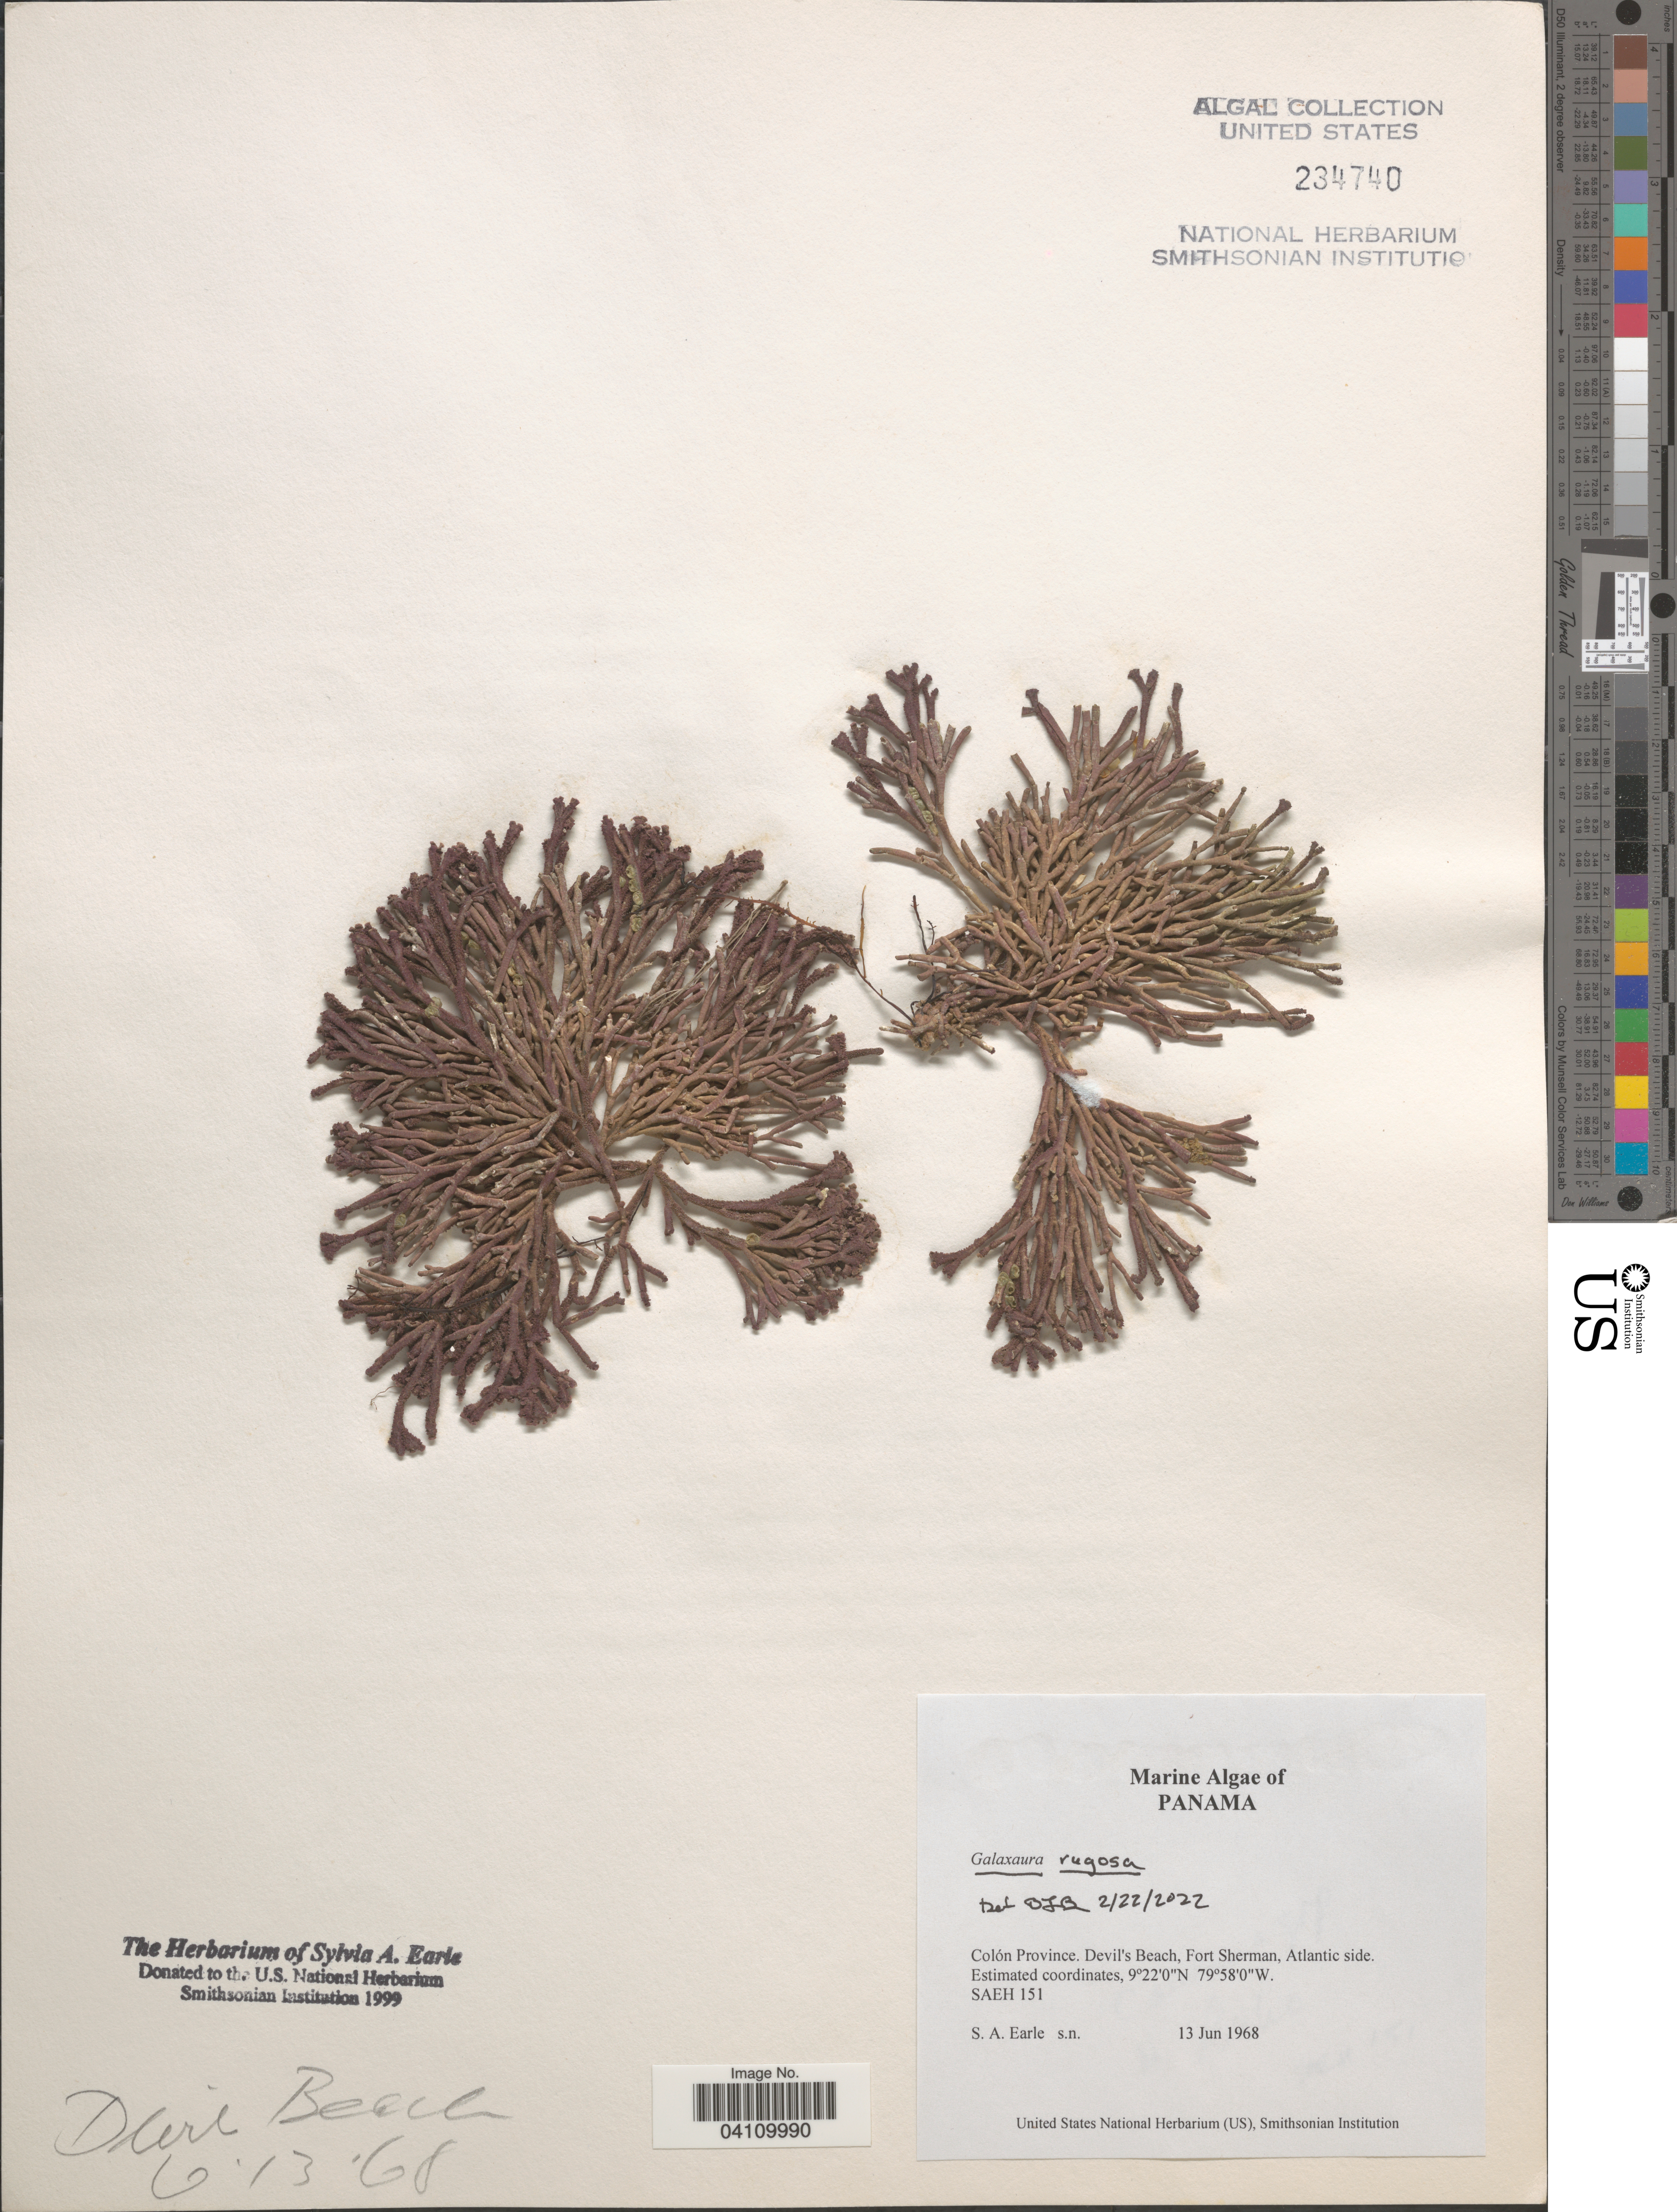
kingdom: Plantae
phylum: Rhodophyta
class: Florideophyceae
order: Nemaliales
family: Galaxauraceae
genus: Galaxaura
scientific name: Galaxaura rugosa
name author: (Ellis & Sol.) J.V.Lamouroux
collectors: S. A. Earle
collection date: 1968-06-13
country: Panama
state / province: Colón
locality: Devil's Beach, Fort Sherman, Atlantic side.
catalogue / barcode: US 234740